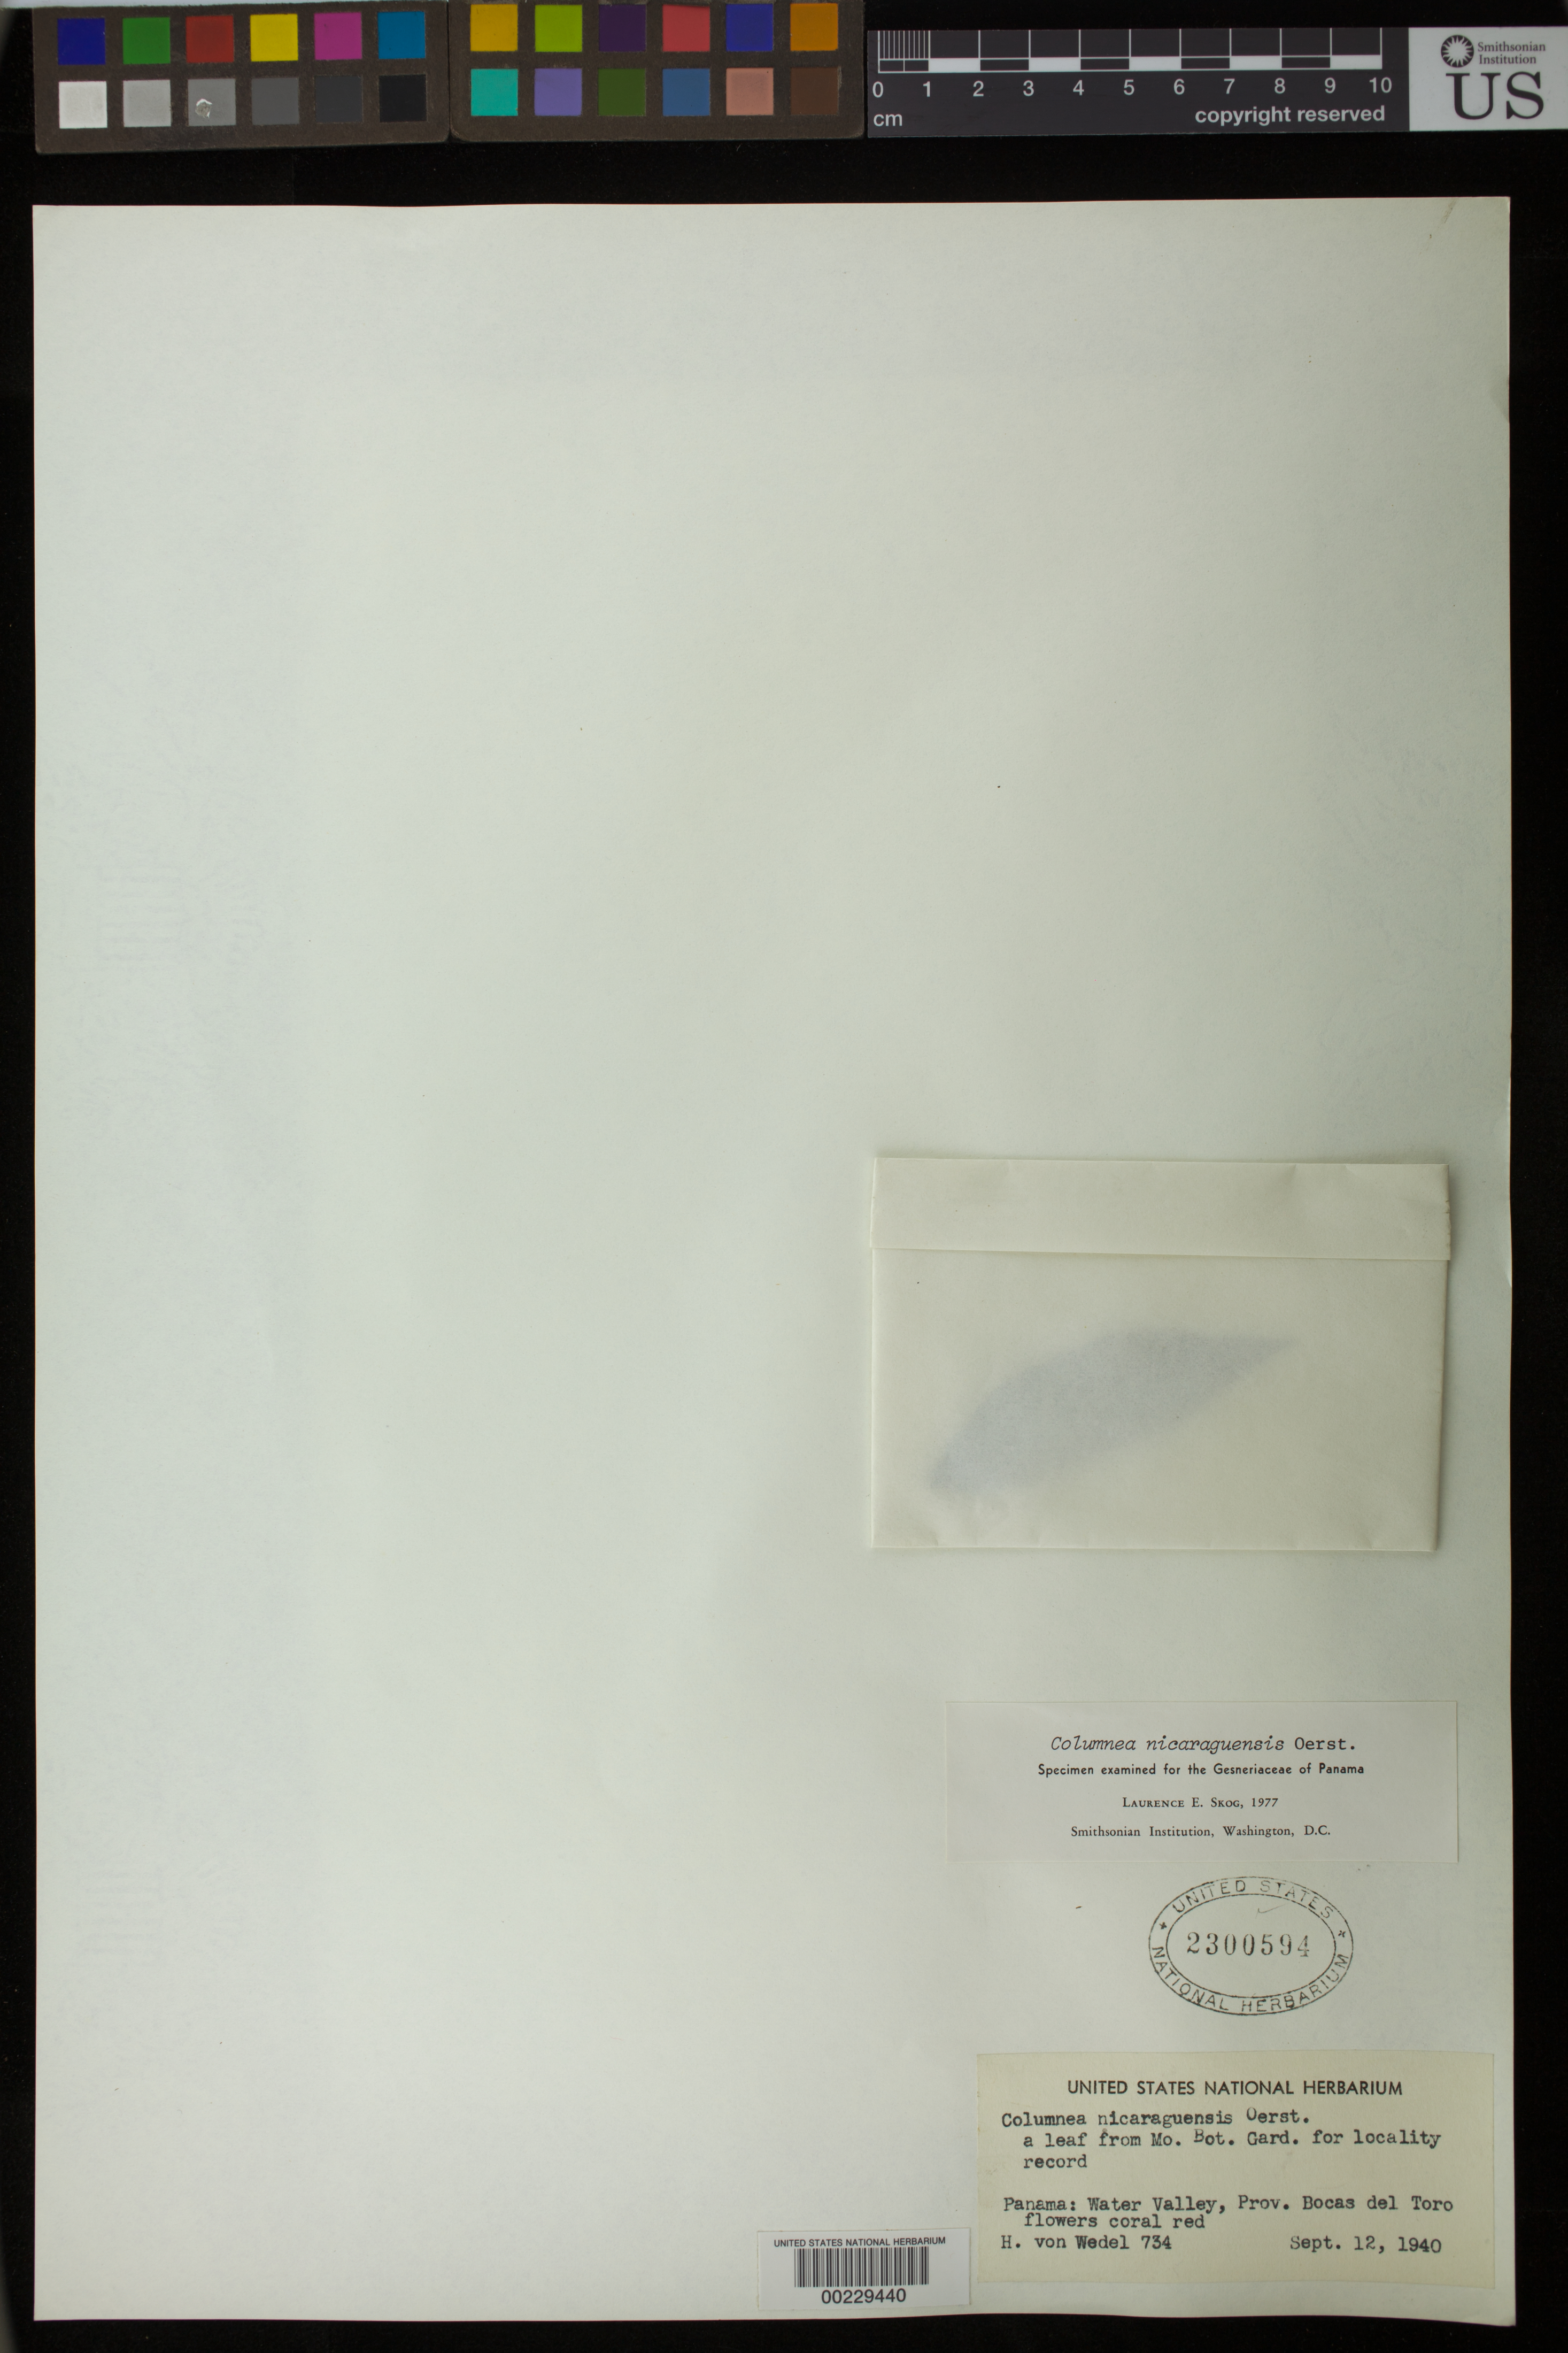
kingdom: Plantae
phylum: Tracheophyta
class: Magnoliopsida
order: Lamiales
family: Gesneriaceae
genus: Columnea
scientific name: Columnea nicaraguensis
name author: Oerst.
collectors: H. von Wedel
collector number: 734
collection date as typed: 12 Sep 1940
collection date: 1940-09-12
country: Panama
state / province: Bocas del Toro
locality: Water Valley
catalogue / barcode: US 2300594